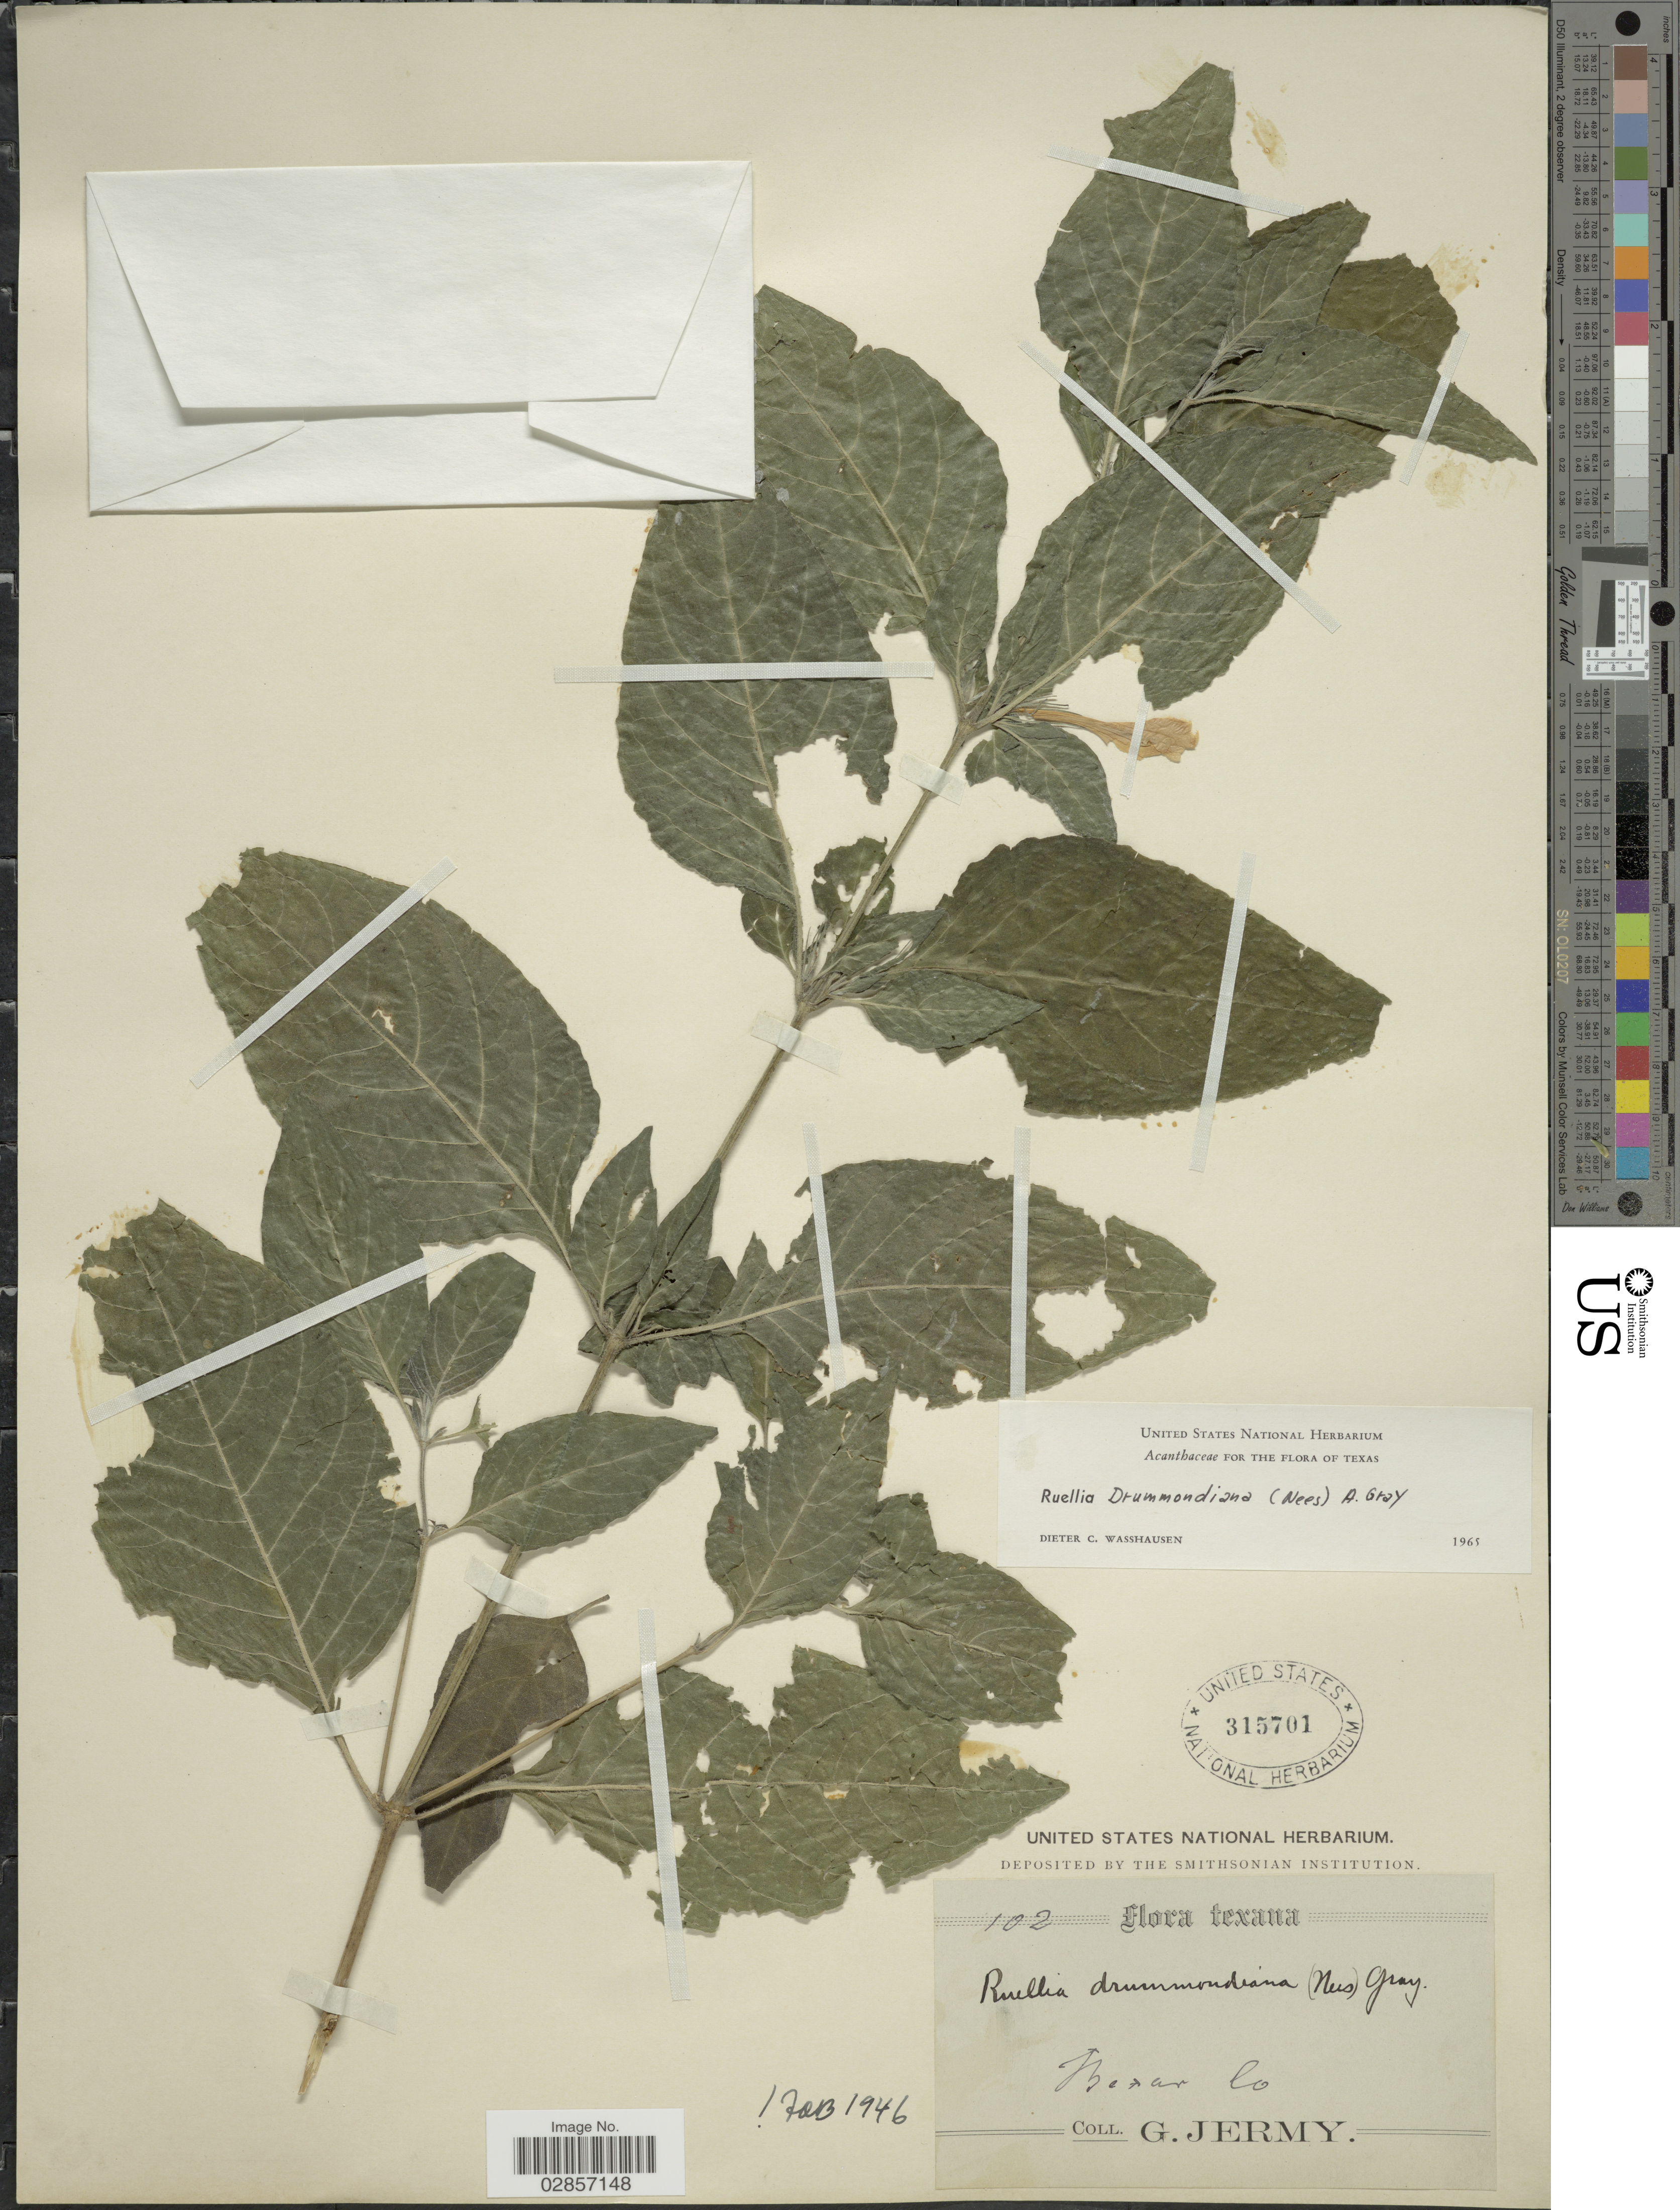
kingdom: Plantae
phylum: Tracheophyta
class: Magnoliopsida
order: Lamiales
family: Acanthaceae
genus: Ruellia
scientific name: Ruellia drummondiana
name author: (Nees) A. Gray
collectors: G. Jermy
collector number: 102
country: United States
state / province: Texas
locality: Bexar Co.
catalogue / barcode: US 315701